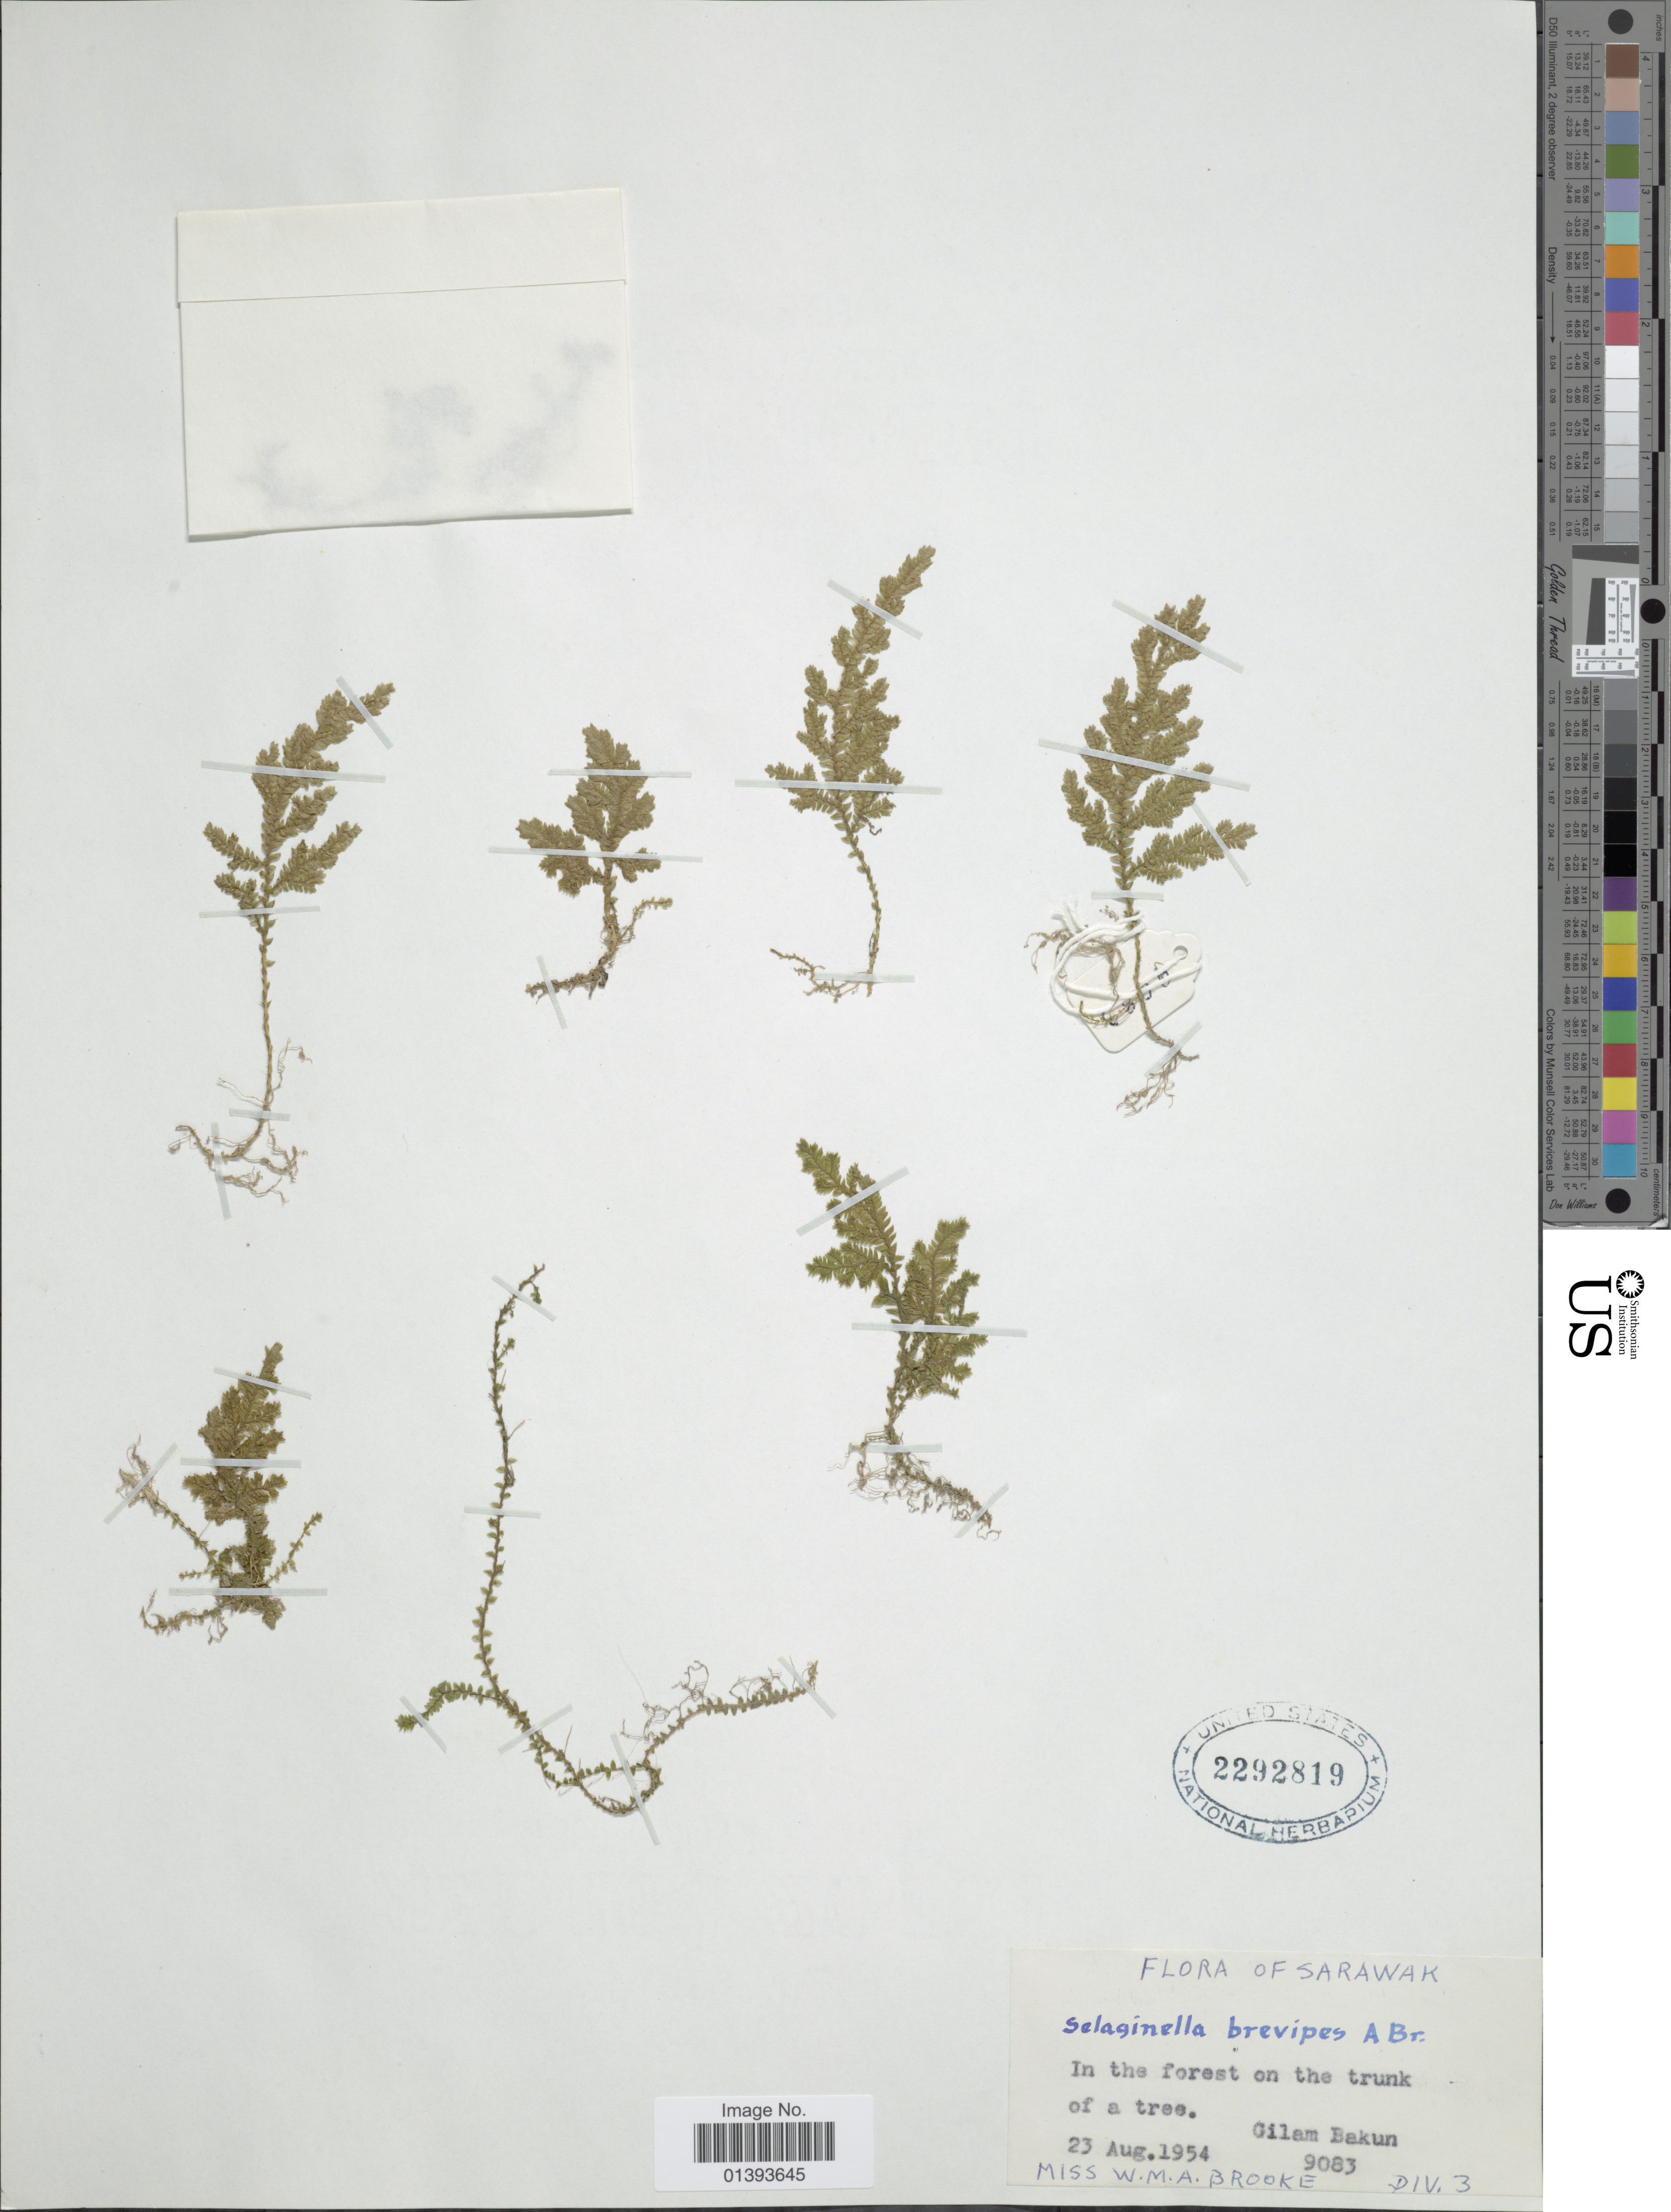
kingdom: Plantae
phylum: Tracheophyta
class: Lycopodiopsida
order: Selaginellales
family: Selaginellaceae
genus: Selaginella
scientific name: Selaginella brevipes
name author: A. Braun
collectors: W. Brooke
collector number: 9083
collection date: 1954-08-23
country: Malaysia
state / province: Sarawak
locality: Gilam Bakun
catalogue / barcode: US 2292819